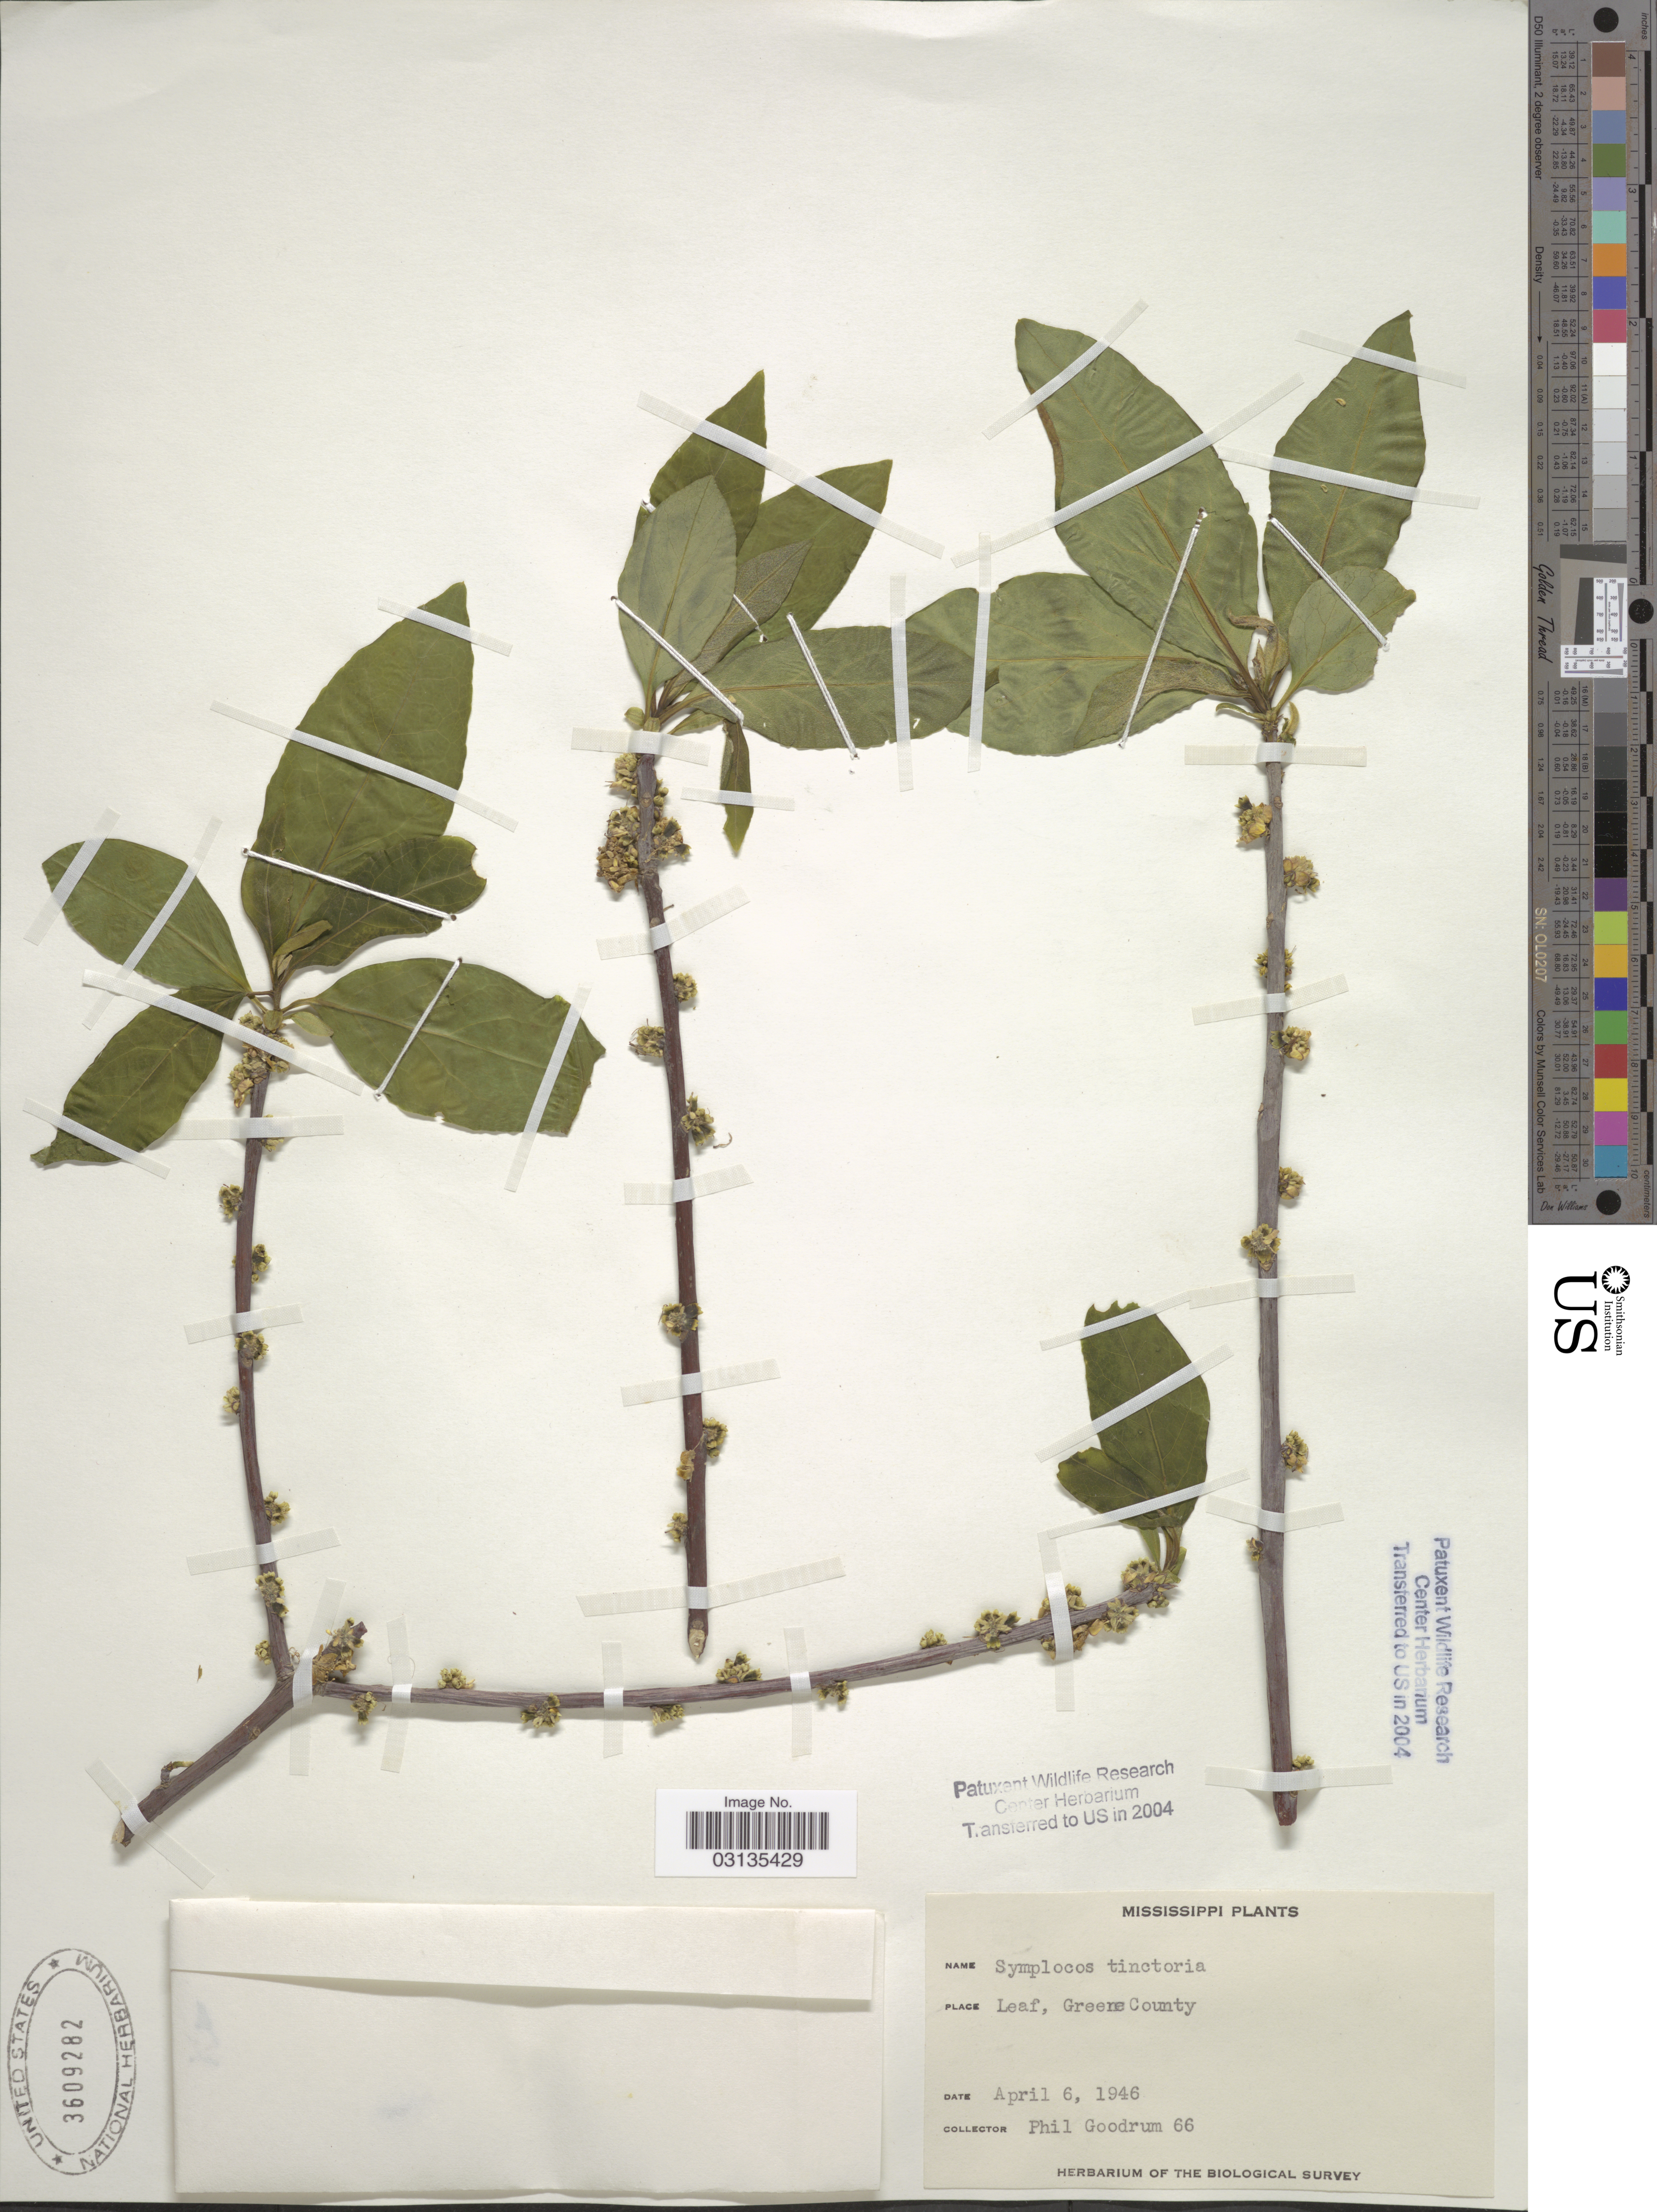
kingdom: Plantae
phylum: Tracheophyta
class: Magnoliopsida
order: Ericales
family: Symplocaceae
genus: Symplocos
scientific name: Symplocos tinctoria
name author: (L.) L'Hér.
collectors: P. Goodrum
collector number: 66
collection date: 1946-04-06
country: United States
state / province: Mississippi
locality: Leaf, Greene County.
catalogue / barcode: US 3609282